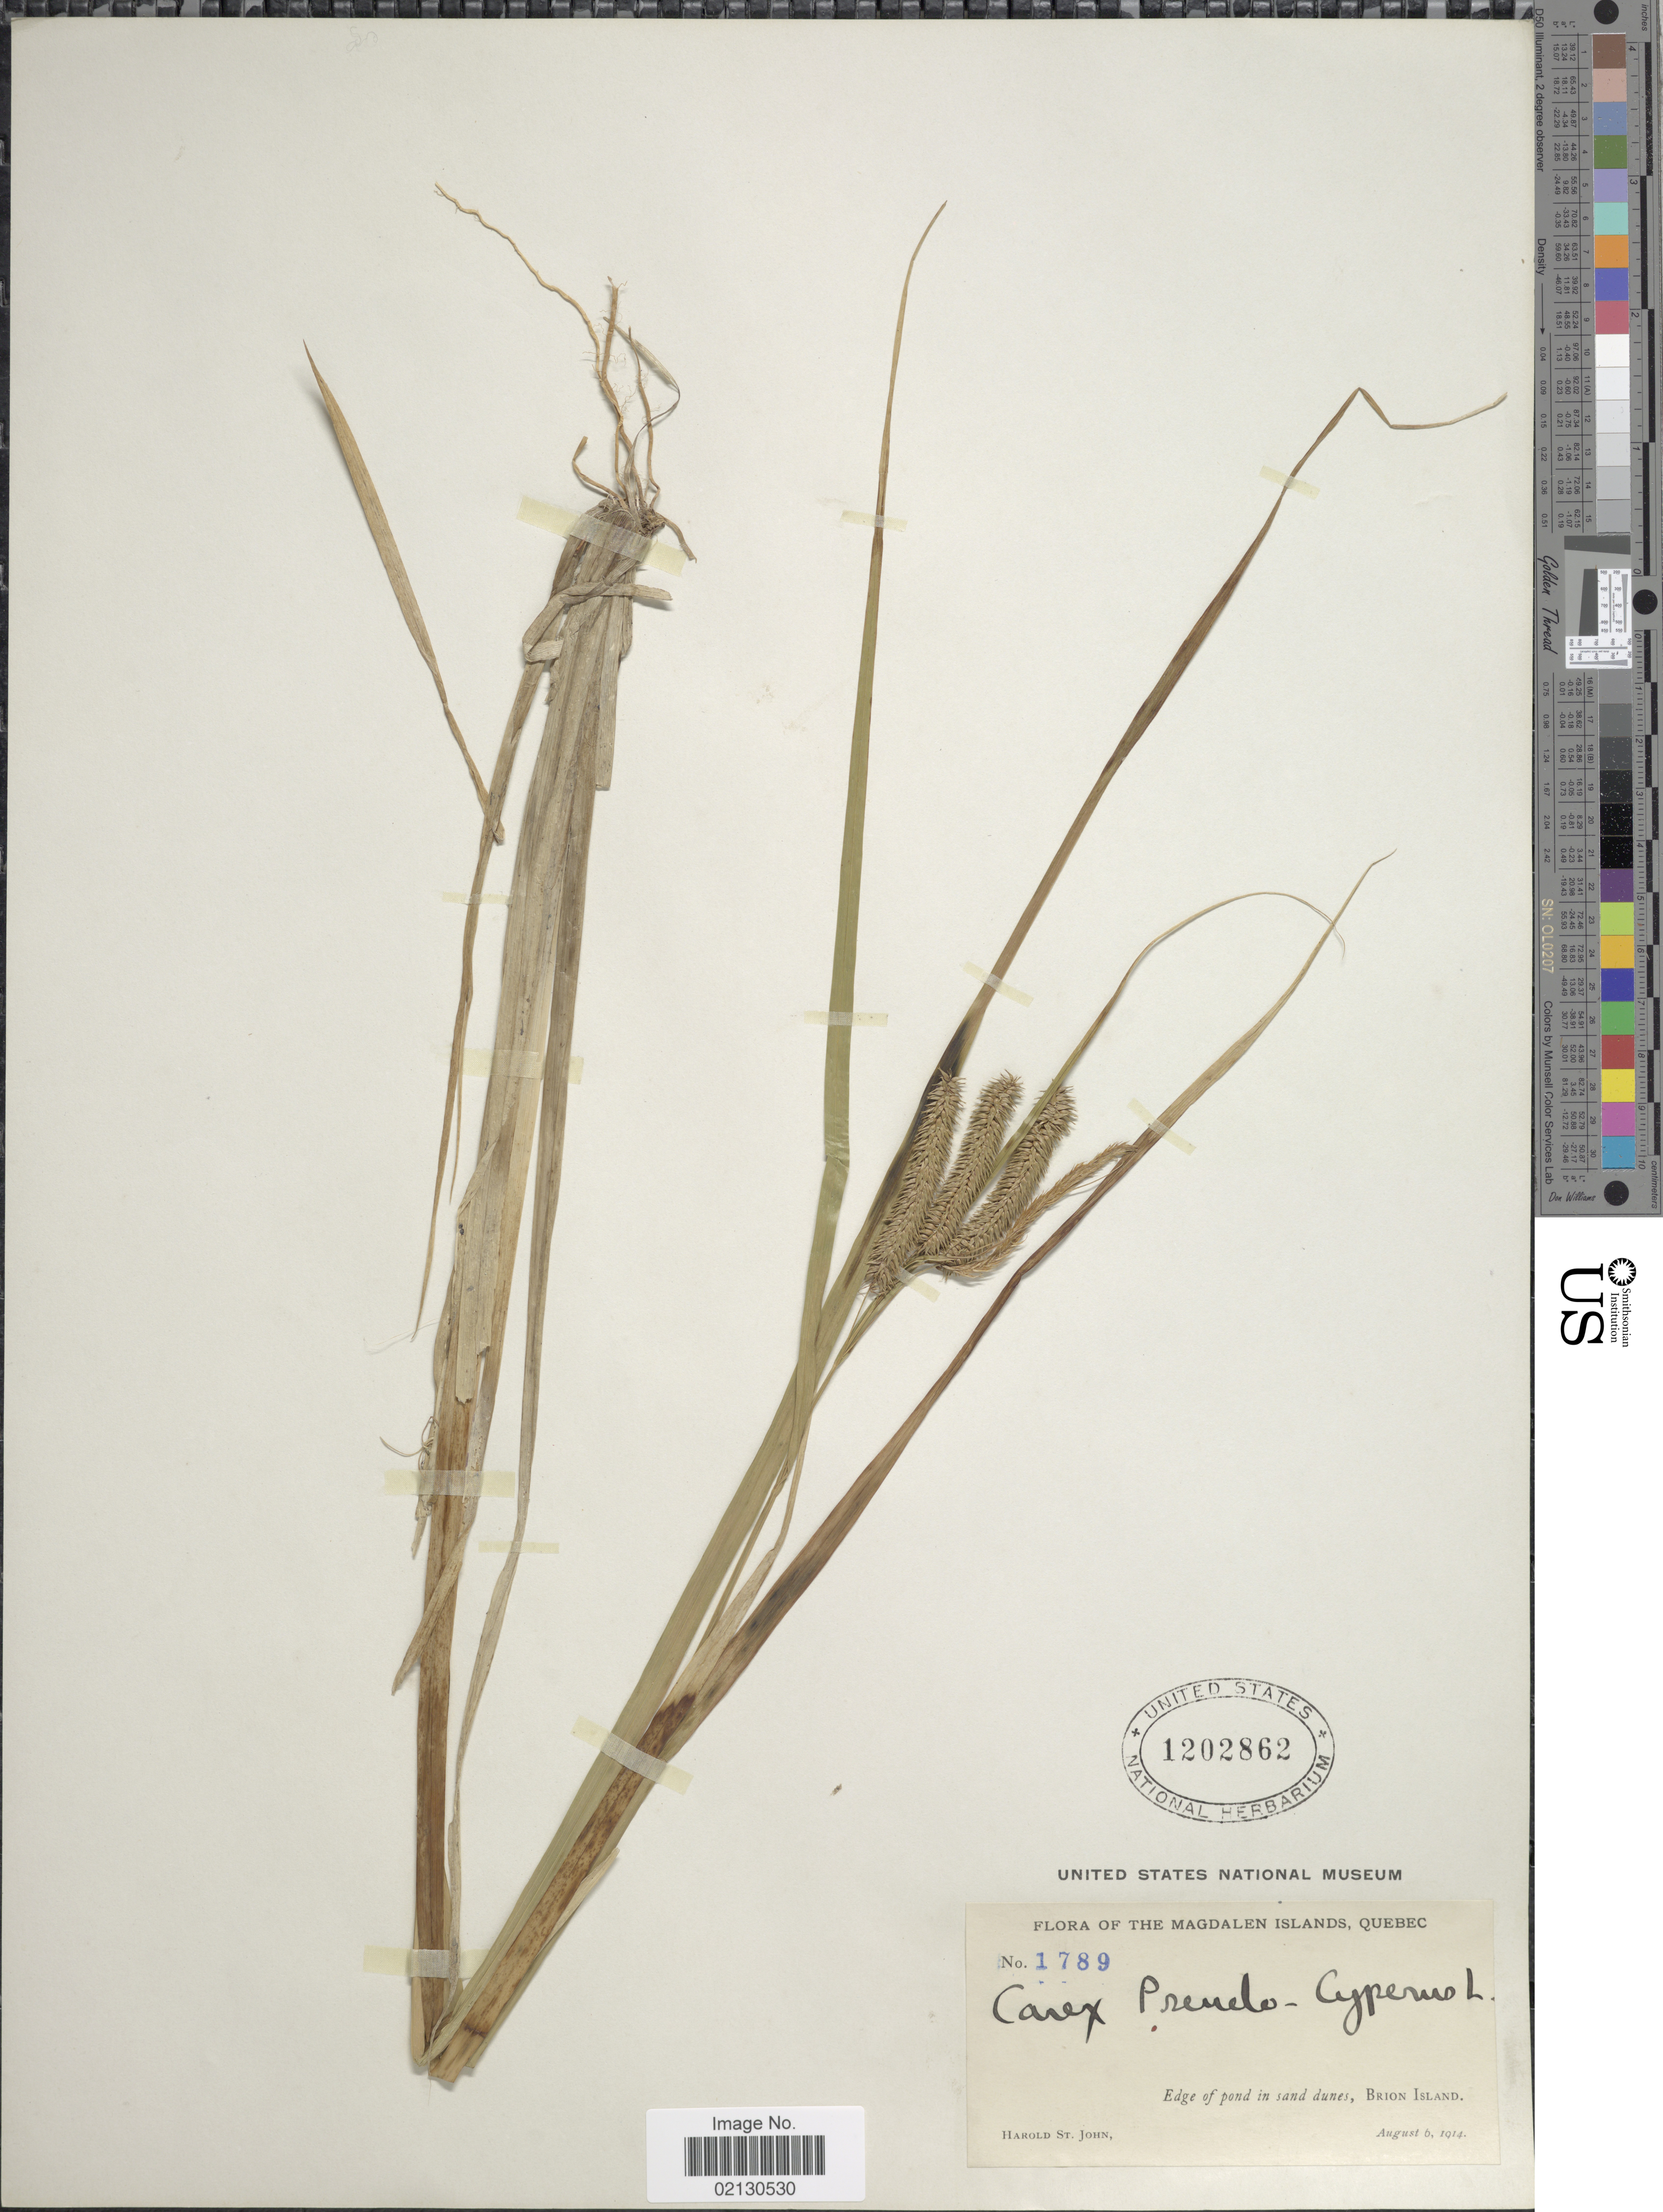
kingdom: Plantae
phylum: Tracheophyta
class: Liliopsida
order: Poales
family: Cyperaceae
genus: Carex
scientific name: Carex pseudocyperus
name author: L.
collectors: H. St. John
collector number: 1789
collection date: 1914-08-06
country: Canada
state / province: Quebec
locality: Magdalen Islands. Brion Island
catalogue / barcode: US 1202862